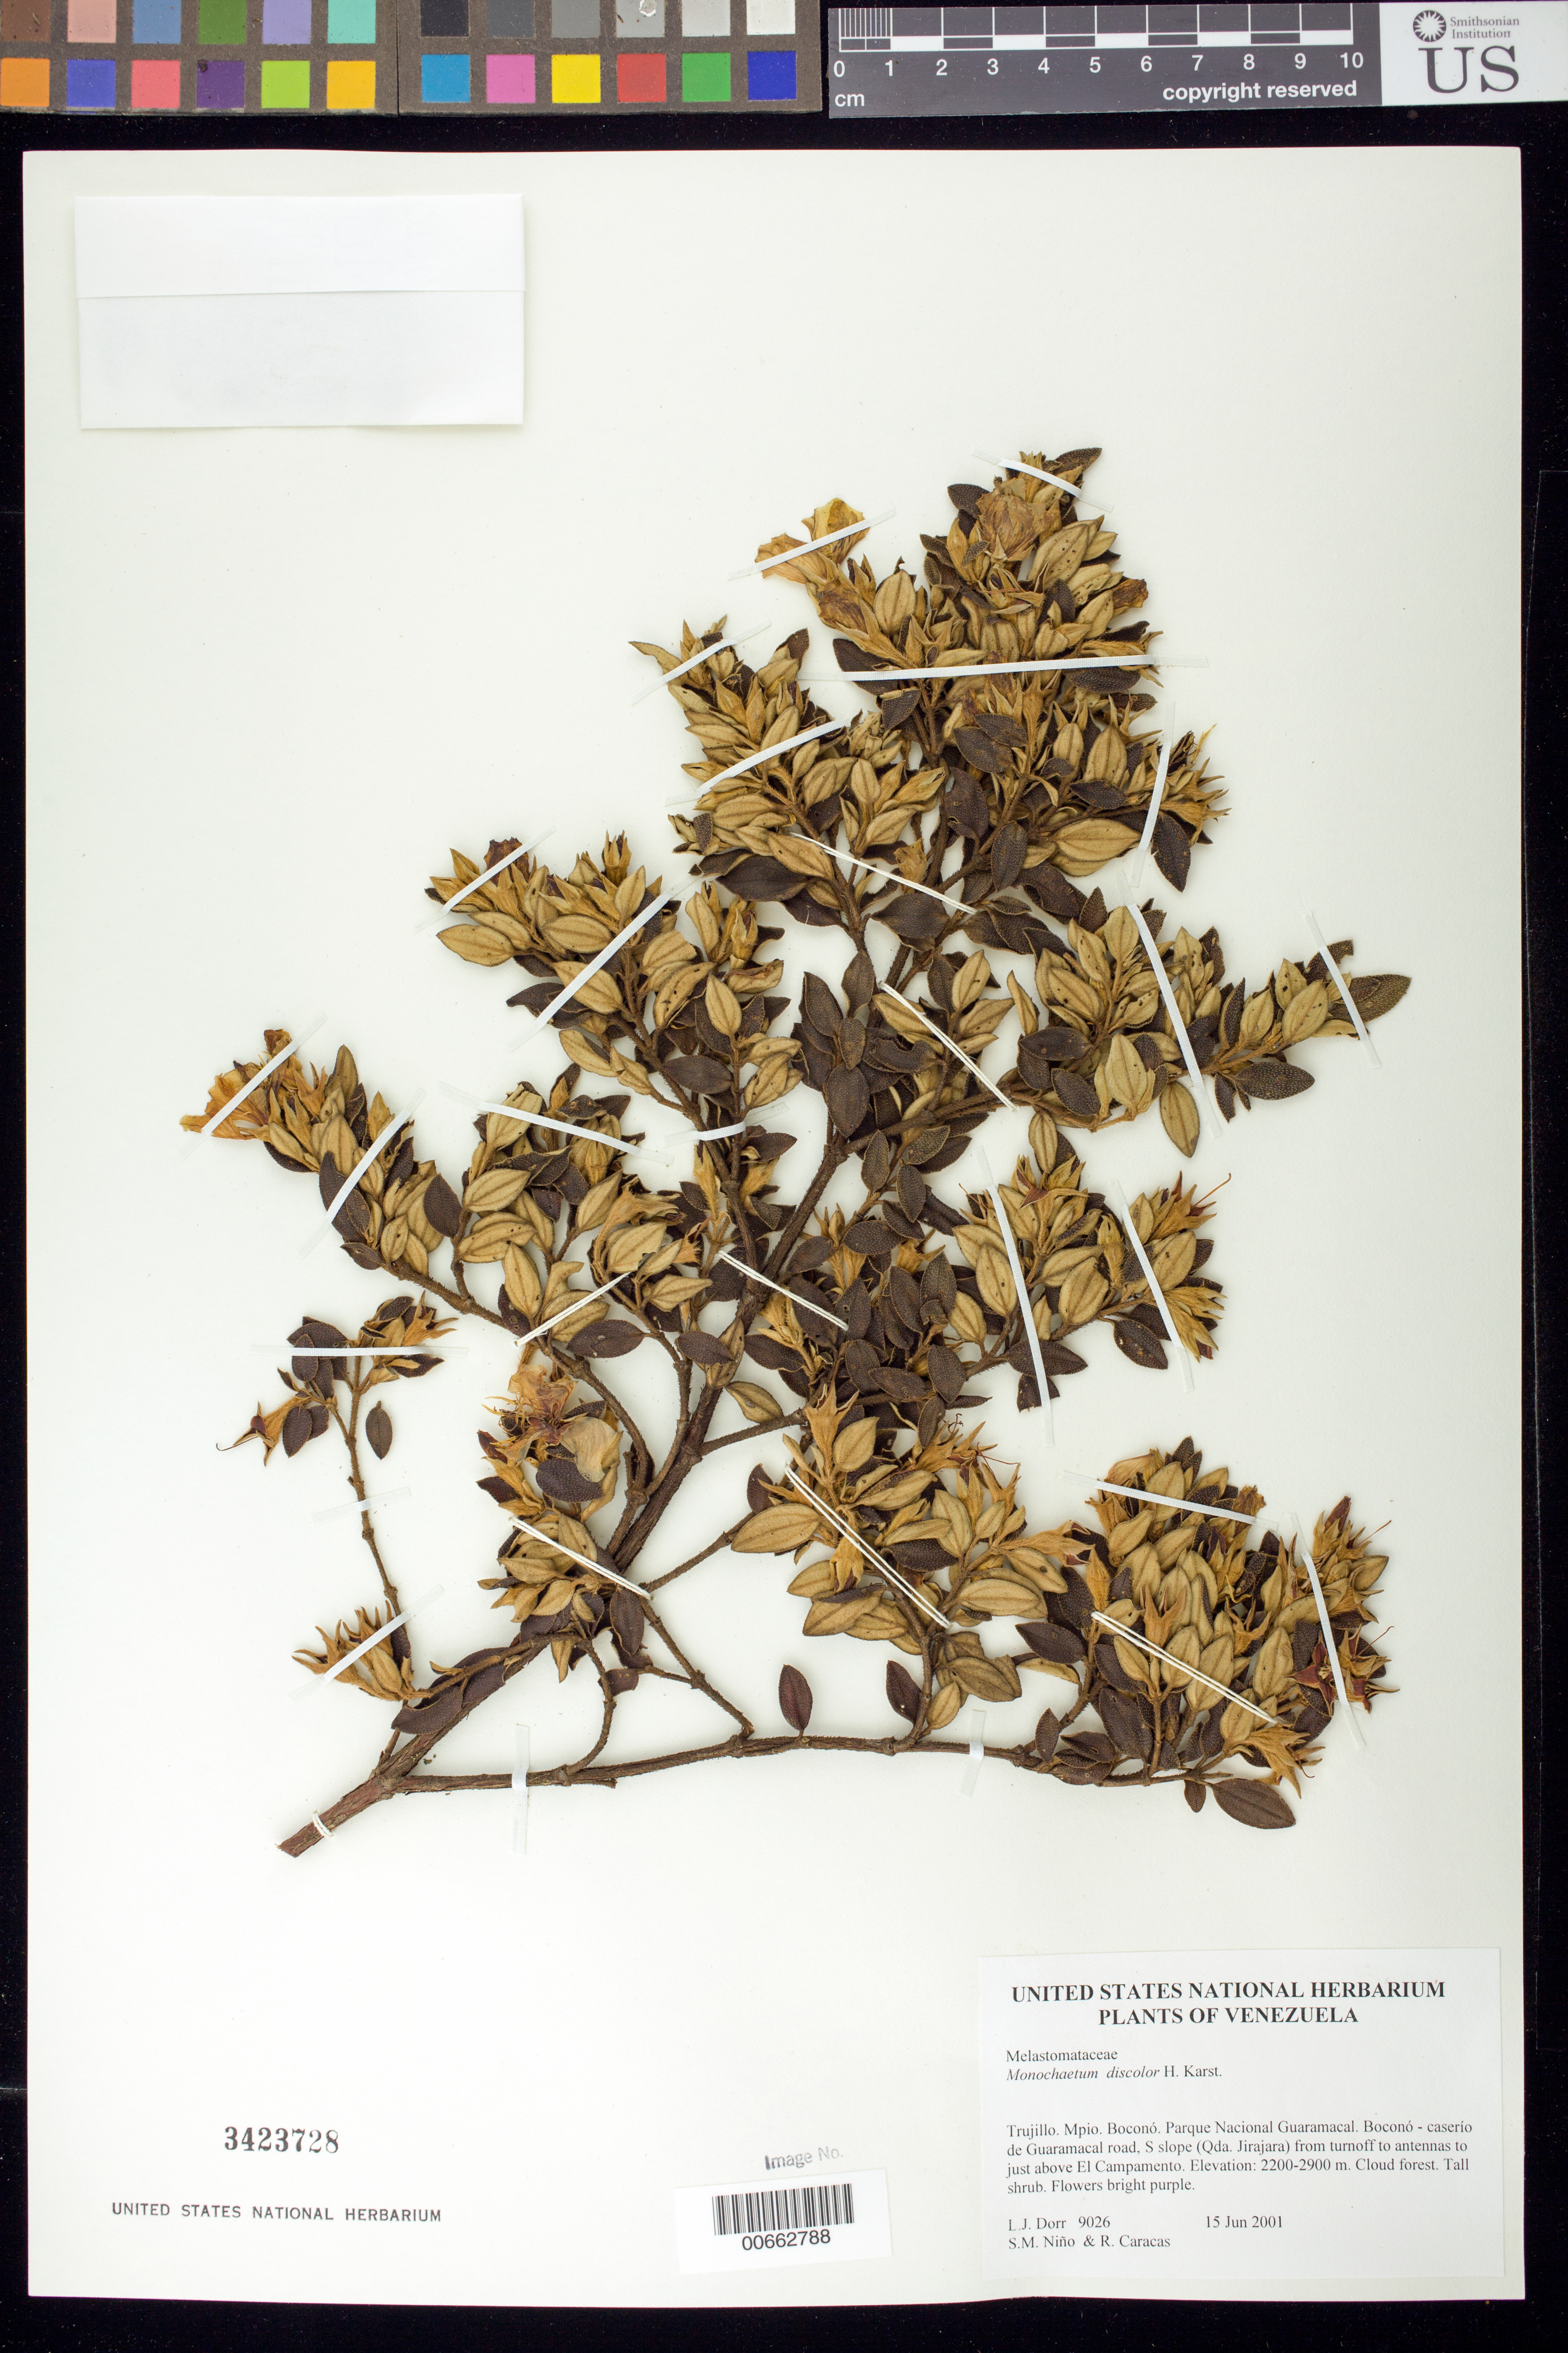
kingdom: Plantae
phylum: Tracheophyta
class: Magnoliopsida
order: Myrtales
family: Melastomataceae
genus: Monochaetum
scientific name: Monochaetum discolor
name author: (Triana) H. Karst.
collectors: L. J. Dorr, S. M. Niño & R. Caracas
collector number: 9026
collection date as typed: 15 Jun 2001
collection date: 2001-06-15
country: Venezuela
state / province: Trujillo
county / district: Boconó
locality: Parque Nacional Guaramacal. Boconó-caserío de Guaramacal road, S slope (Qda. Jirajara) from turnoff to antennas to just above El Campamento.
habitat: Cloud forest.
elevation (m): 2200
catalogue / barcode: US 3423728